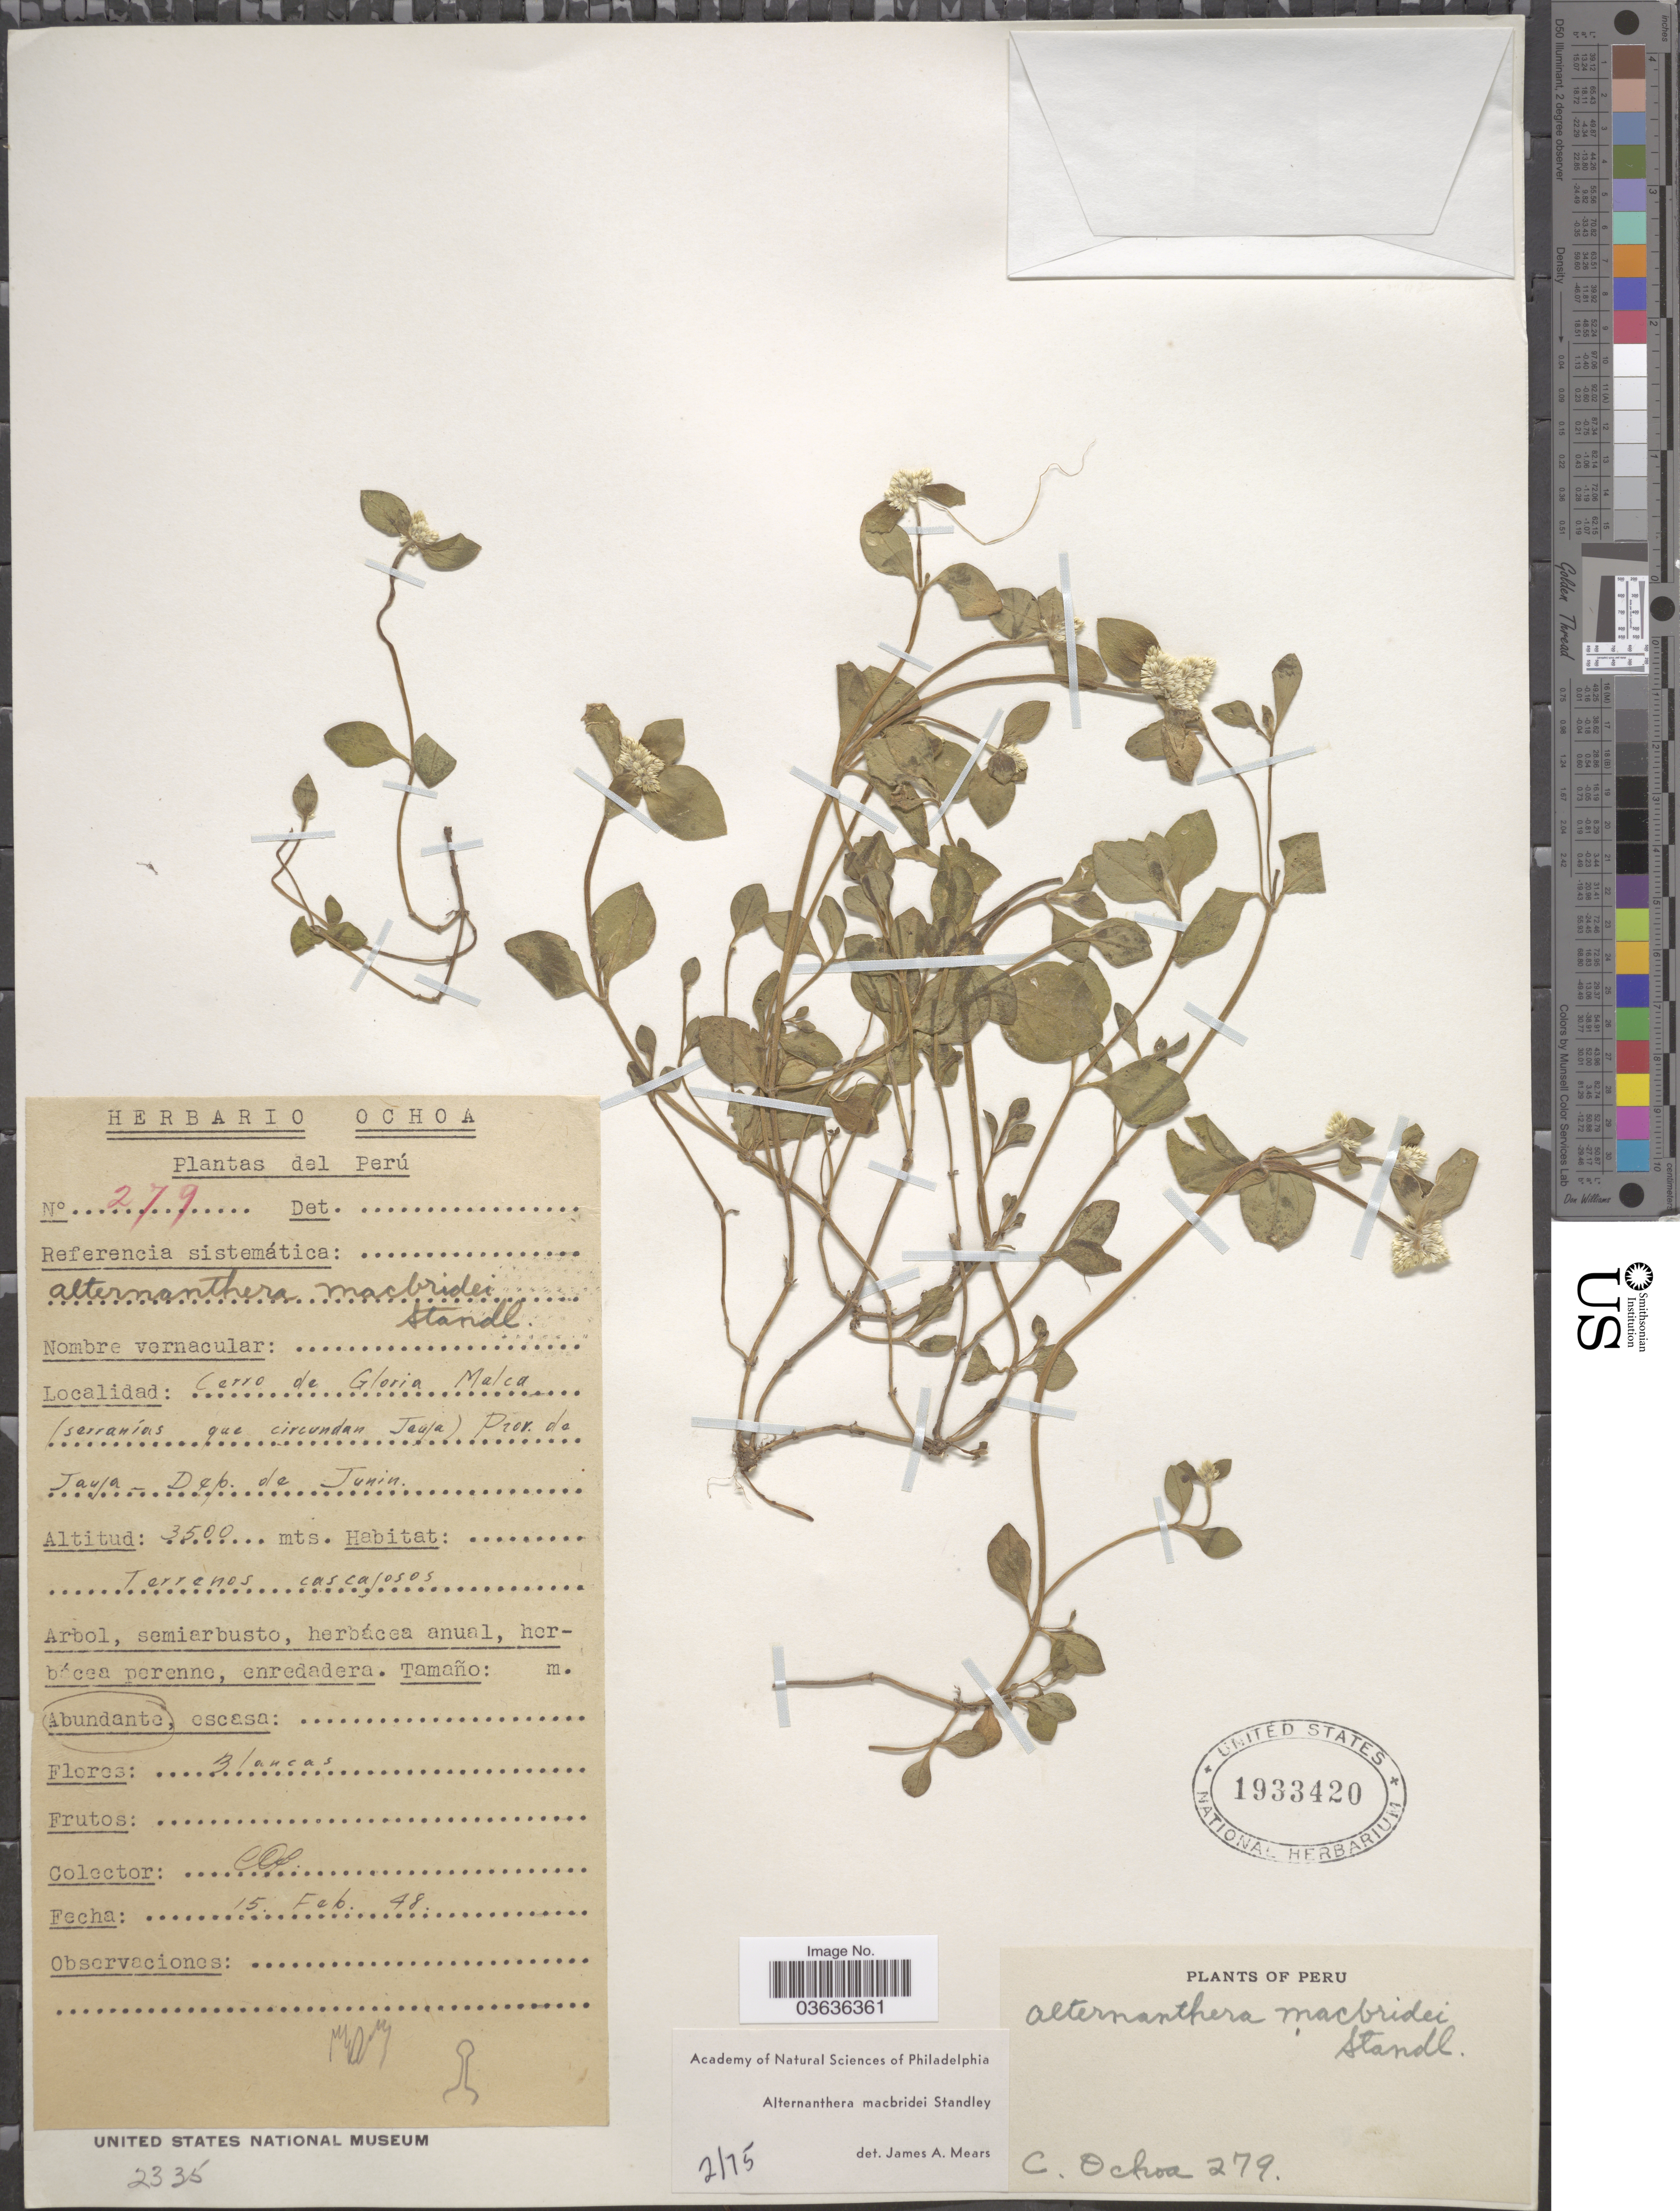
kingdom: Plantae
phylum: Tracheophyta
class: Magnoliopsida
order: Caryophyllales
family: Amaranthaceae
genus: Alternanthera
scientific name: Alternanthera macbridei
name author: Standl.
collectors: C. Ochoa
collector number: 279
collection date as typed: Transcribed d/m/y: 15/2/48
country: Peru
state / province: Junín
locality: Cerro de Gloria Malca (serranías que circundan Jauja) Prov. de Jauja - Dep. de Junin.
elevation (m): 3500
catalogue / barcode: US 1933420